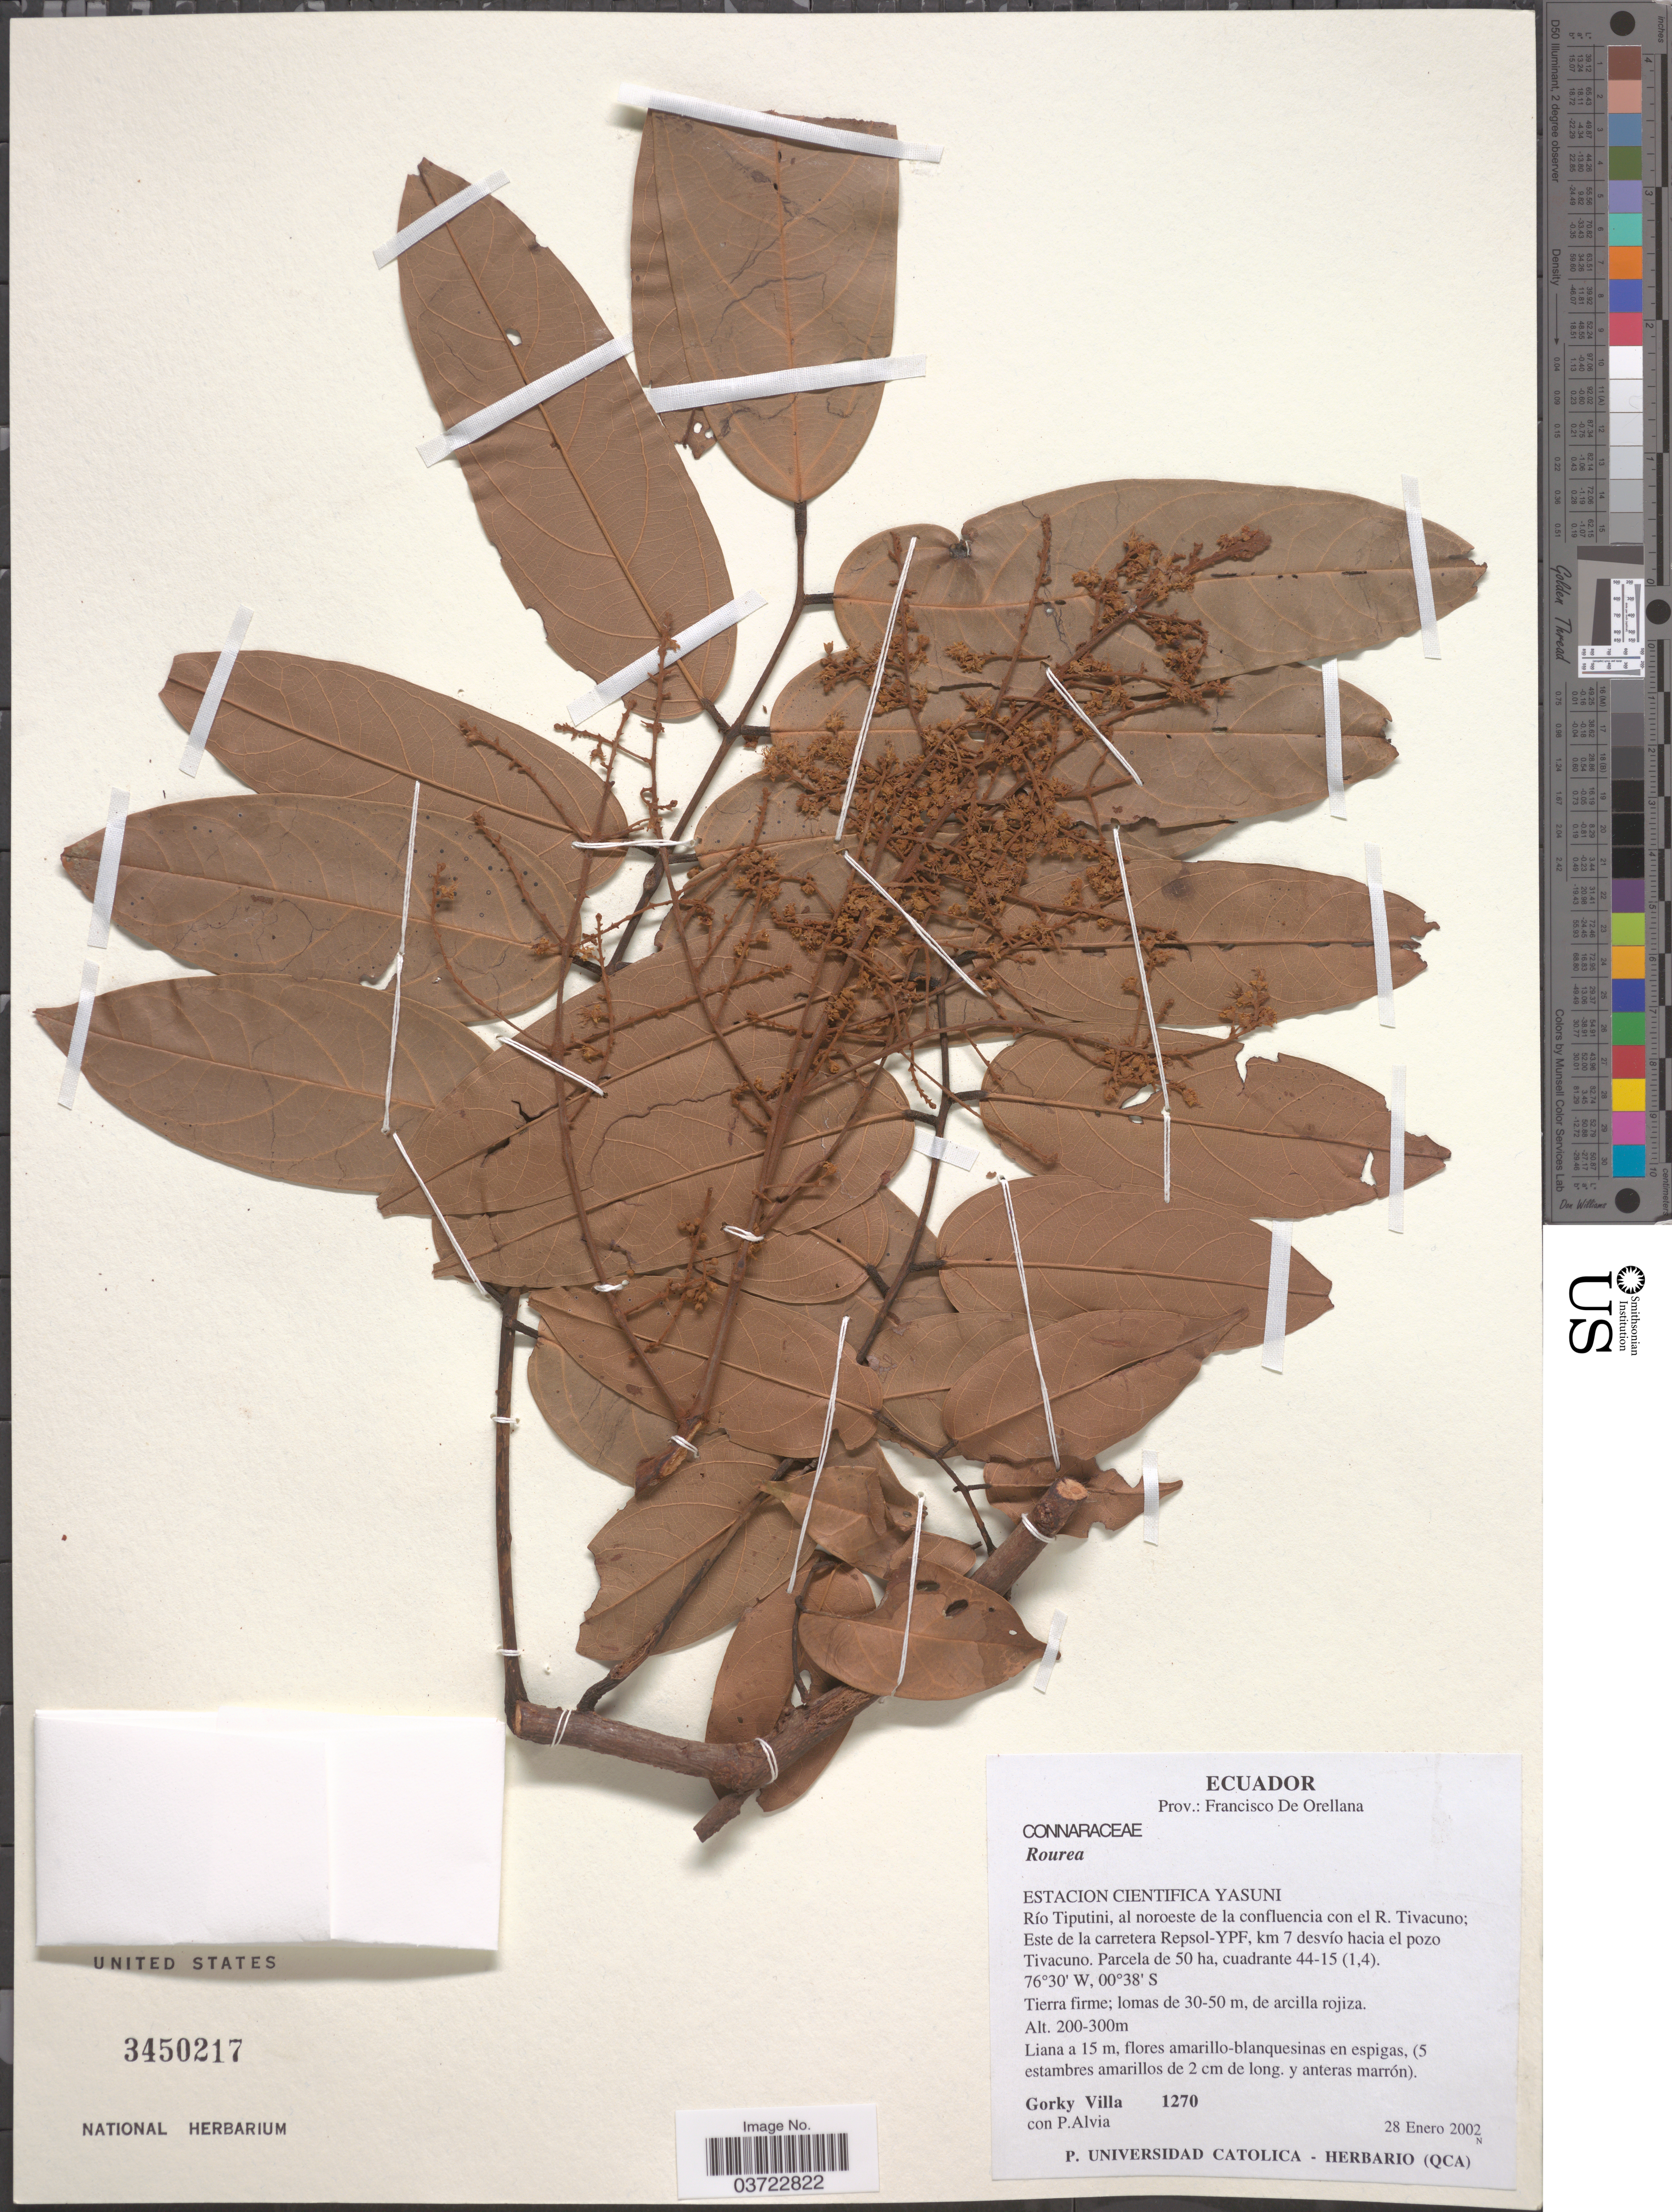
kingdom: Plantae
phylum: Tracheophyta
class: Magnoliopsida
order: Oxalidales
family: Connaraceae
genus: Rourea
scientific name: Rourea sp.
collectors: G. Villa & P. Alvia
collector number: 1270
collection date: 2002-01-28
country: Ecuador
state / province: Orellana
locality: Prov.: Francisco De Orellana. Estacion Cientifica Yasuni. Río Tiputini, al noroeste de la confluencia con el R. Tivacuno; Este de la carretera Repsol-YPF, km 7 desvío hacia el pozo Tivacuno.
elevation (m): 200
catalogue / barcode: US 3450217